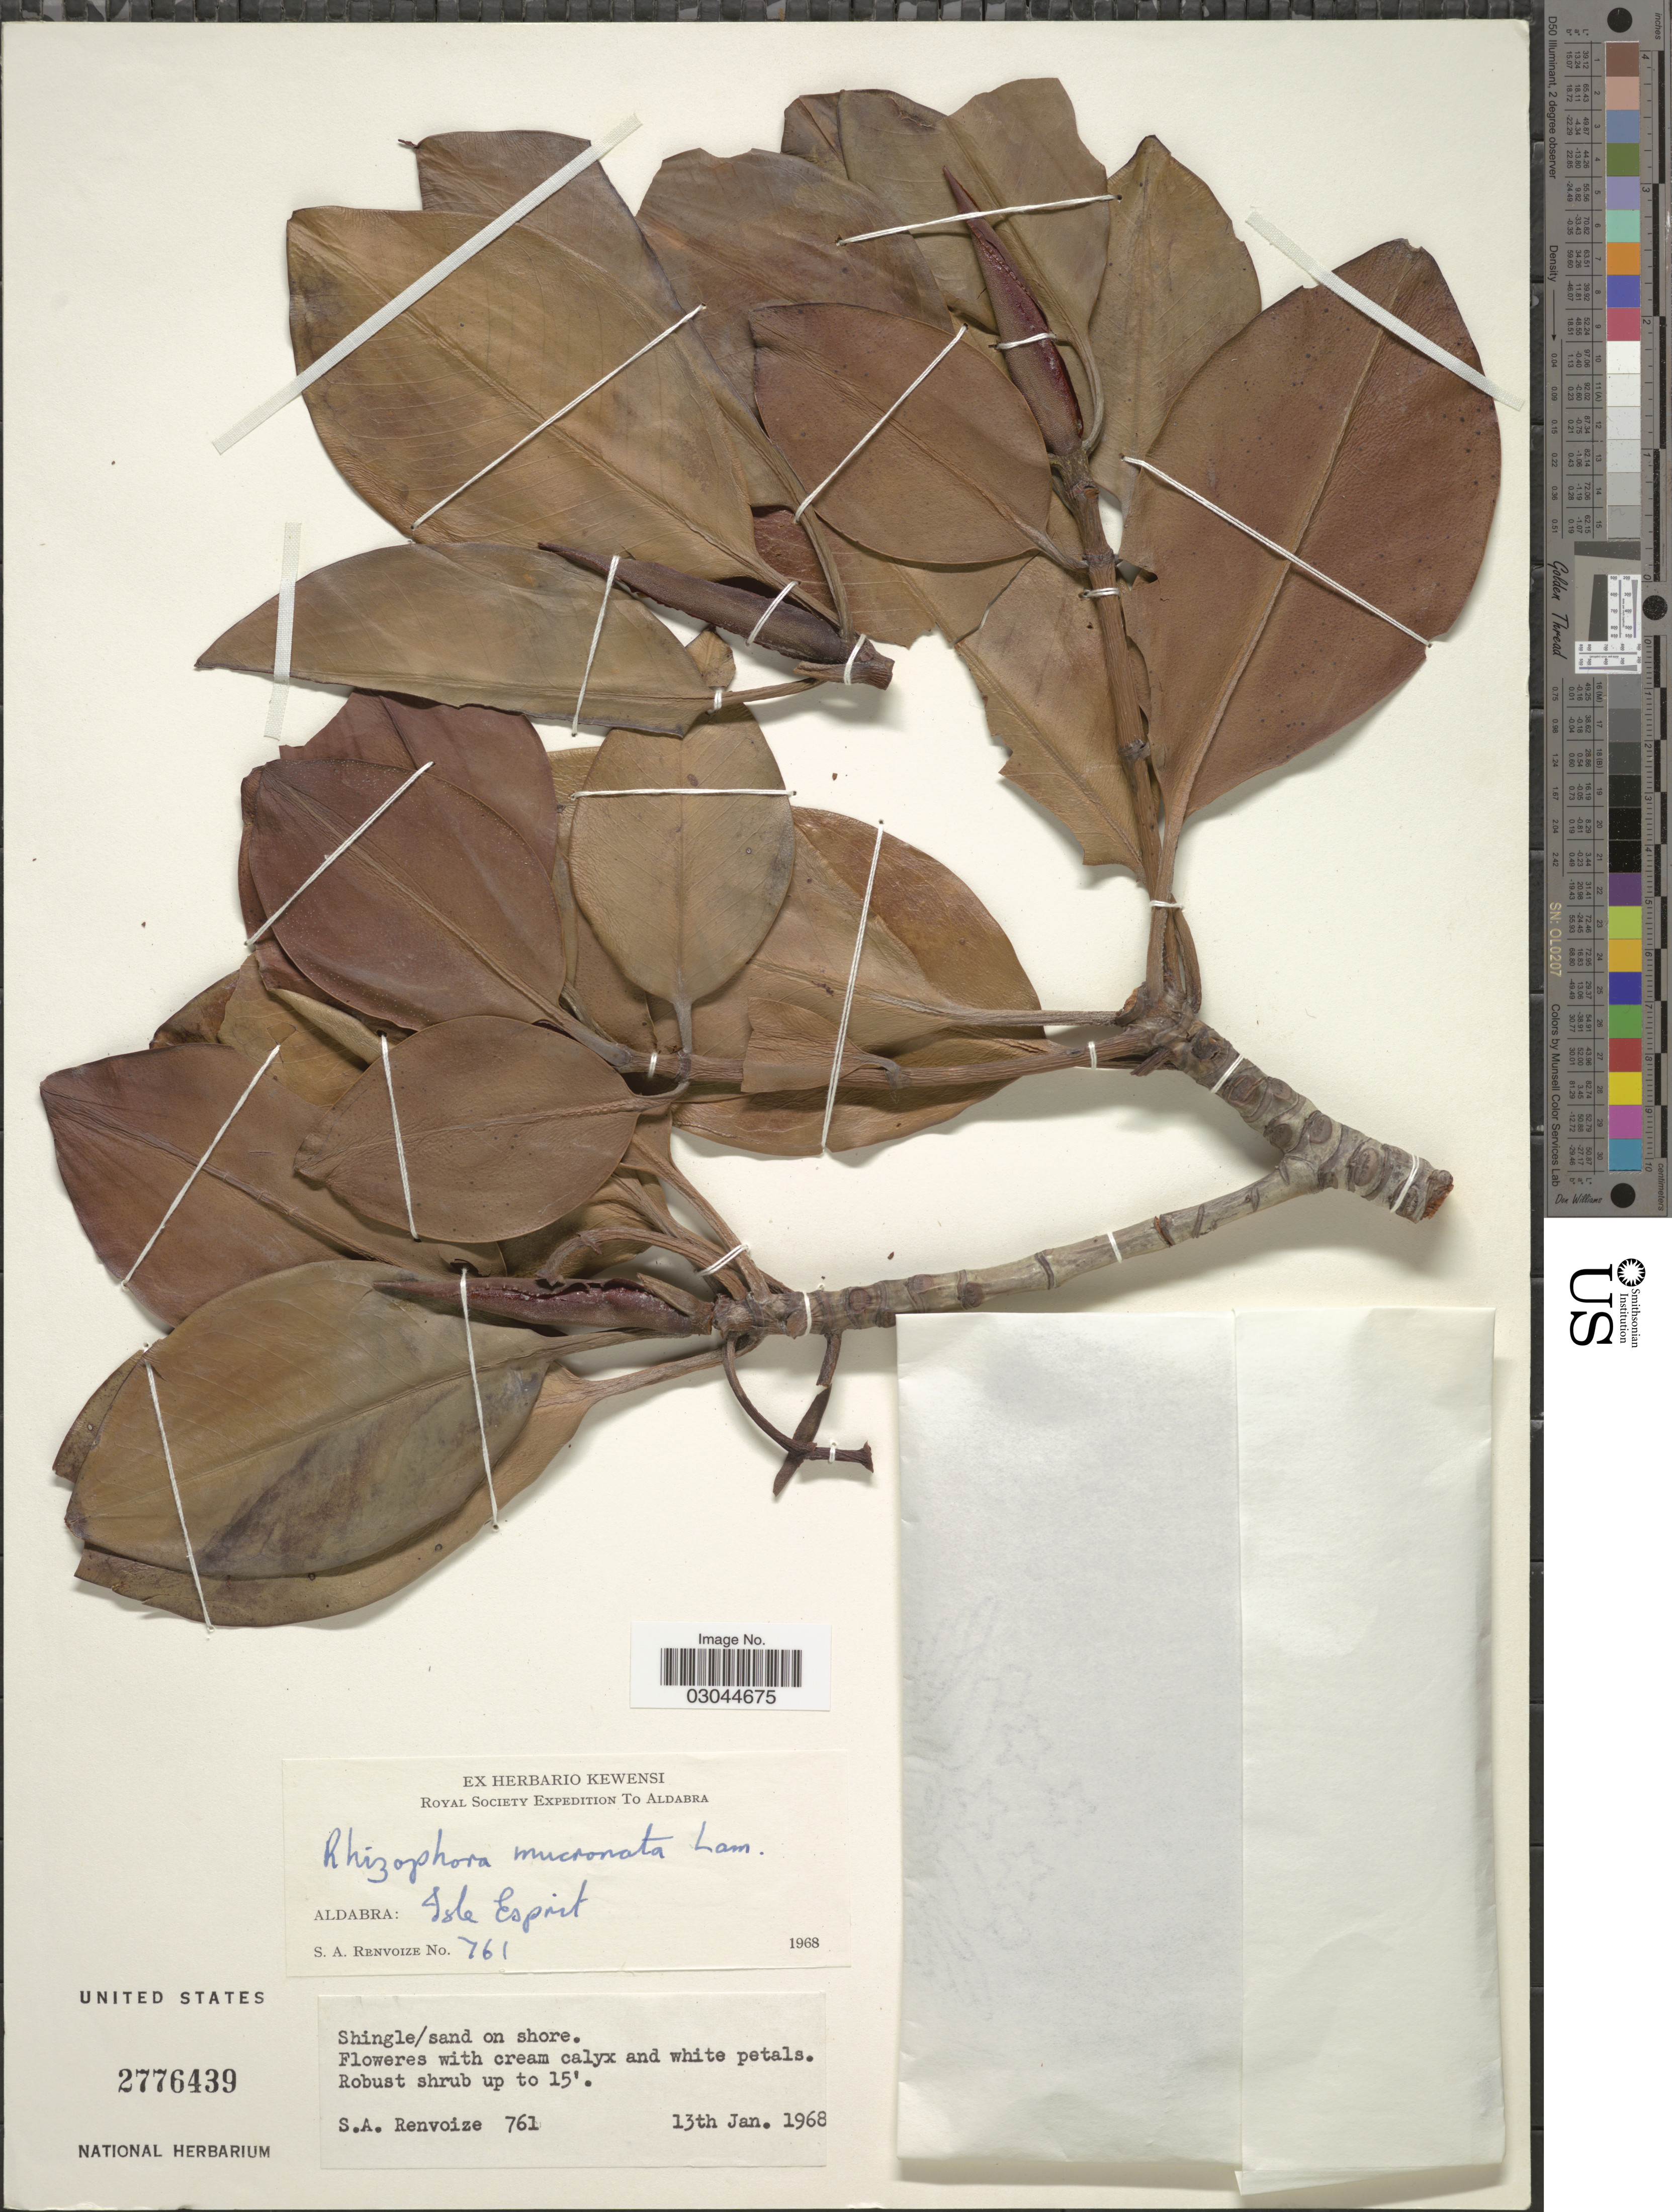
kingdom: Plantae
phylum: Tracheophyta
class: Magnoliopsida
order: Malpighiales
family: Rhizophoraceae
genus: Rhizophora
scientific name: Rhizophora mucronata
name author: Lam.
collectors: S. A. Renvoize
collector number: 761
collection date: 1968-01-13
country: Seychelles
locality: Aldabra: Isle Esprit.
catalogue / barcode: US 2776439